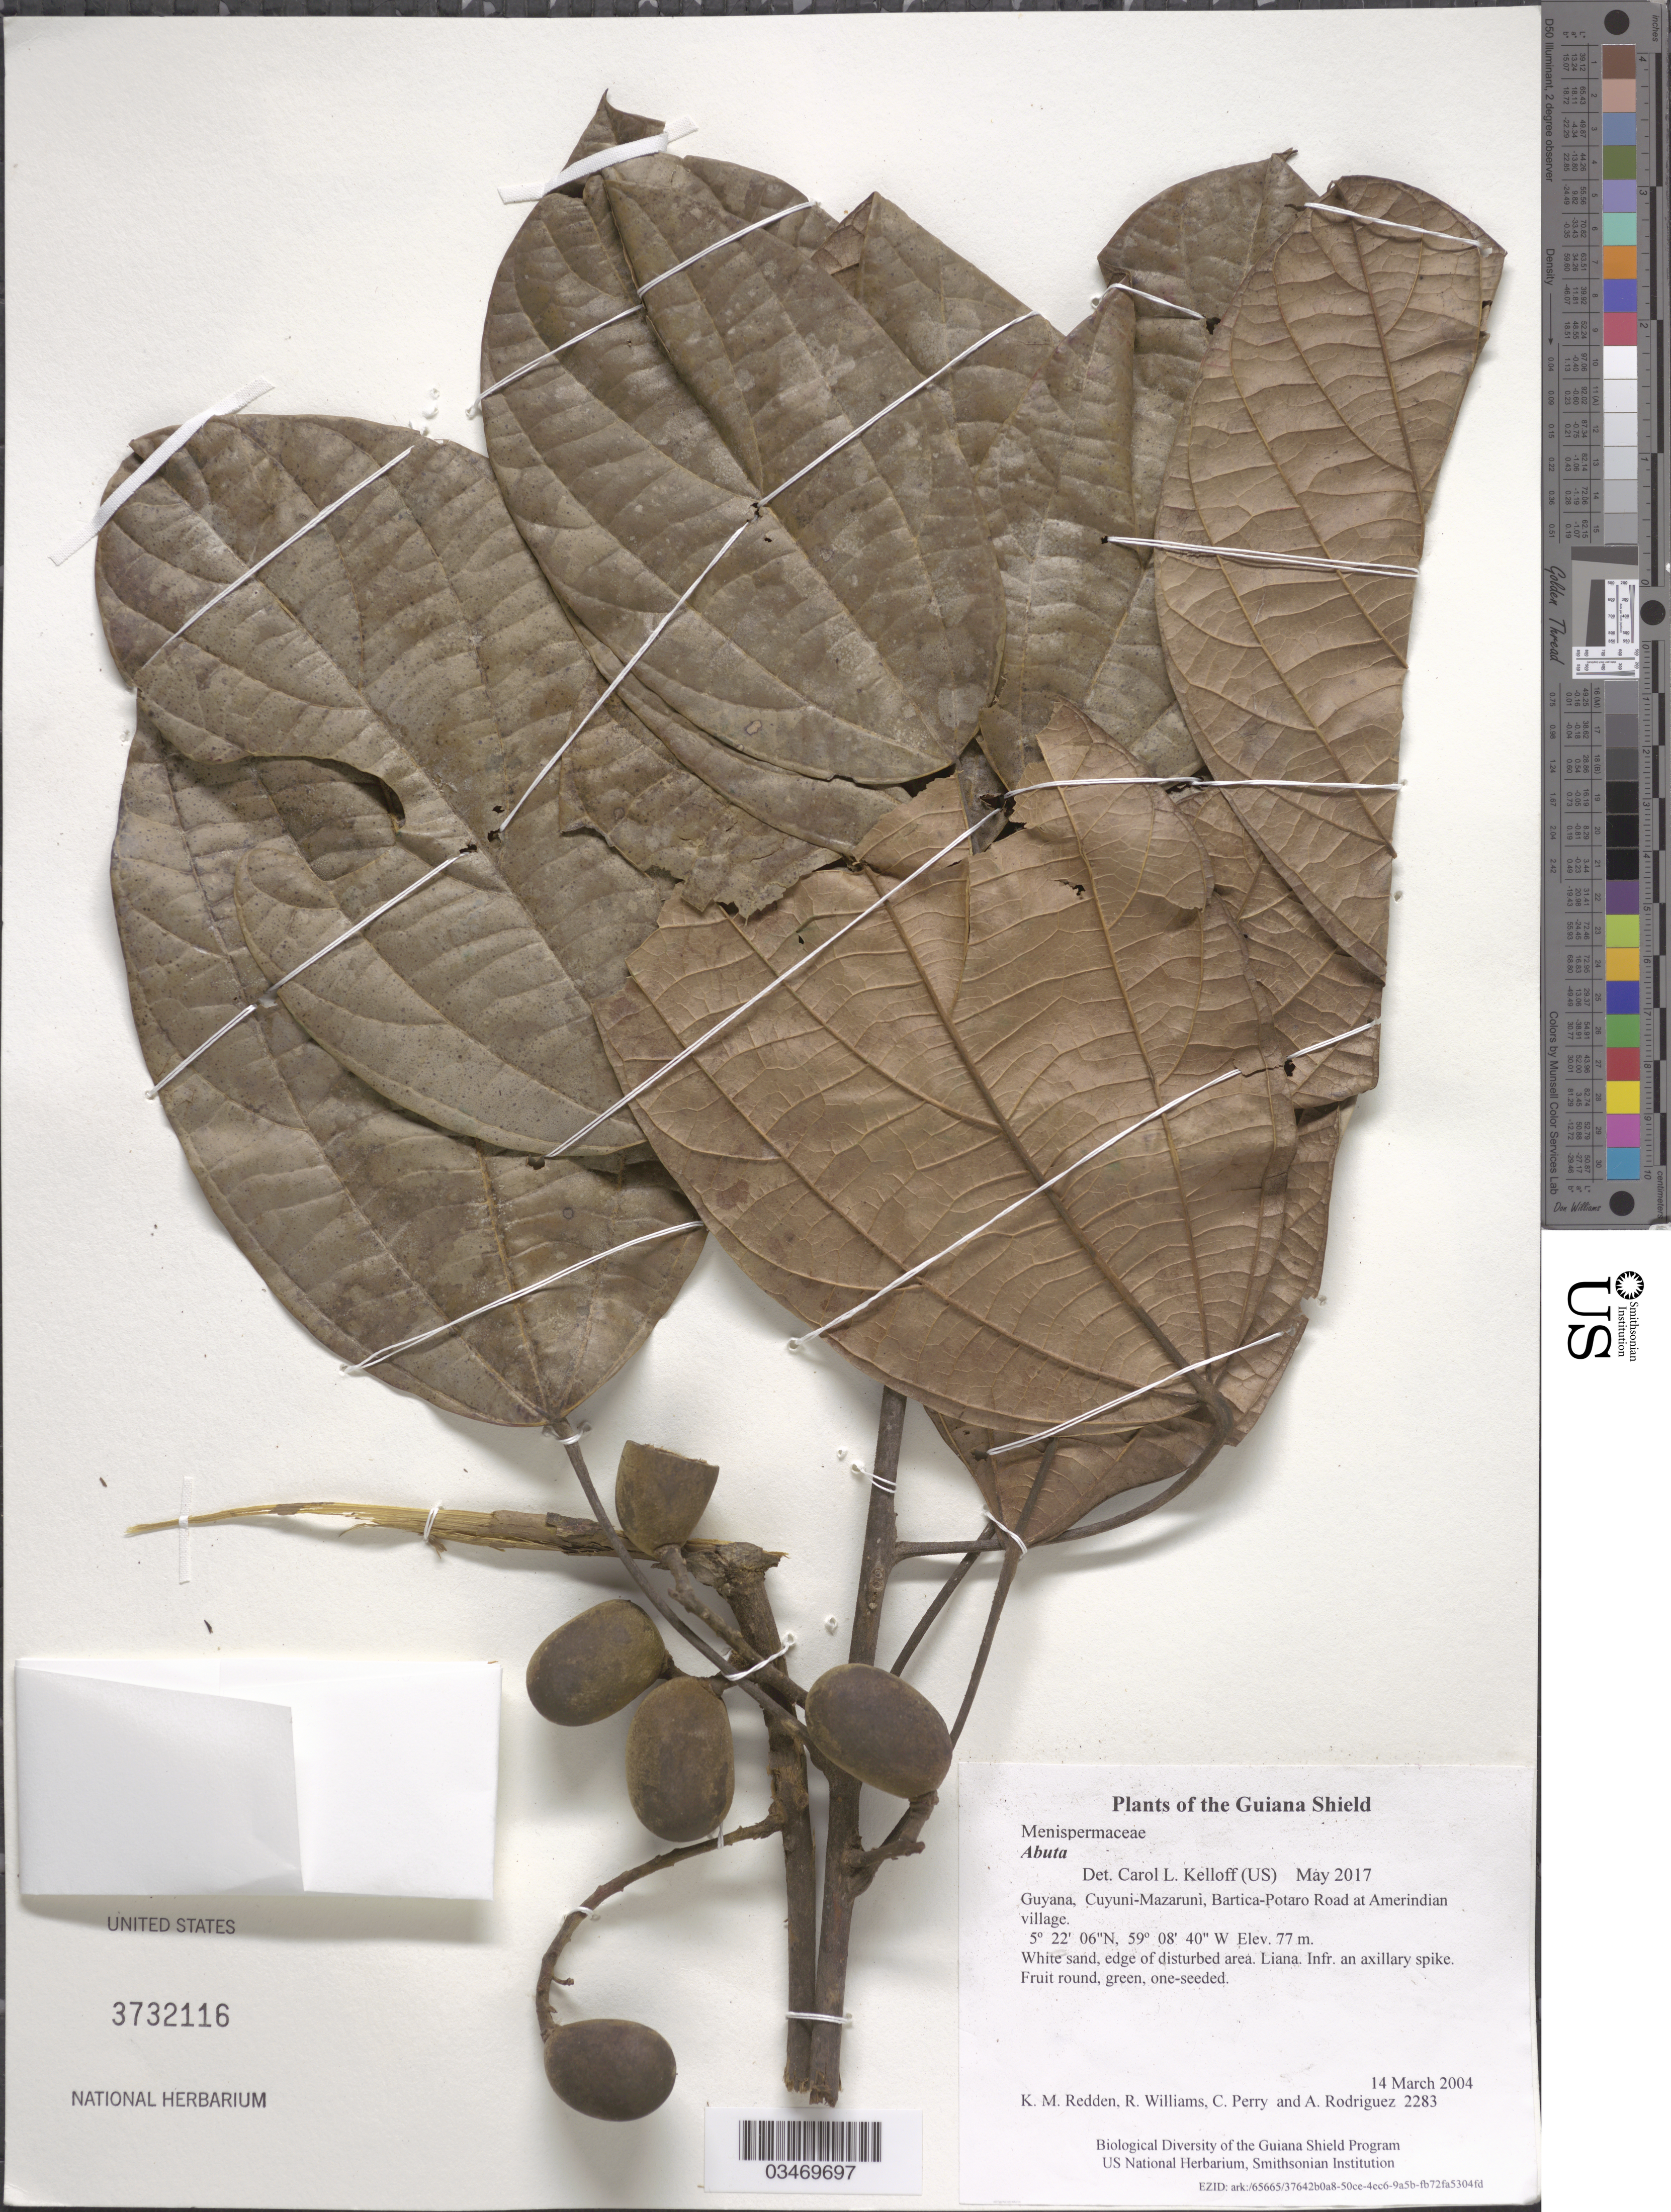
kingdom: Plantae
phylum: Tracheophyta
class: Magnoliopsida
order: Ranunculales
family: Menispermaceae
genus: Abuta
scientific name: Abuta sp.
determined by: Kelloff, Carol L., (US), Smithsonian Institution - National Museum of Natural History (UNITED STATES)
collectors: K. M. Redden, R. Williams, C. Perry & A. Rodriguez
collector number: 2283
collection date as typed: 14 March 2004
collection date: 2004-03-14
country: Guyana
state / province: Cuyuni-Mazaruni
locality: Bartica-Potaro Road at Amerindian village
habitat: White sand, edge of disturbed area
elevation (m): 77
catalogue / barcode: US 3732116